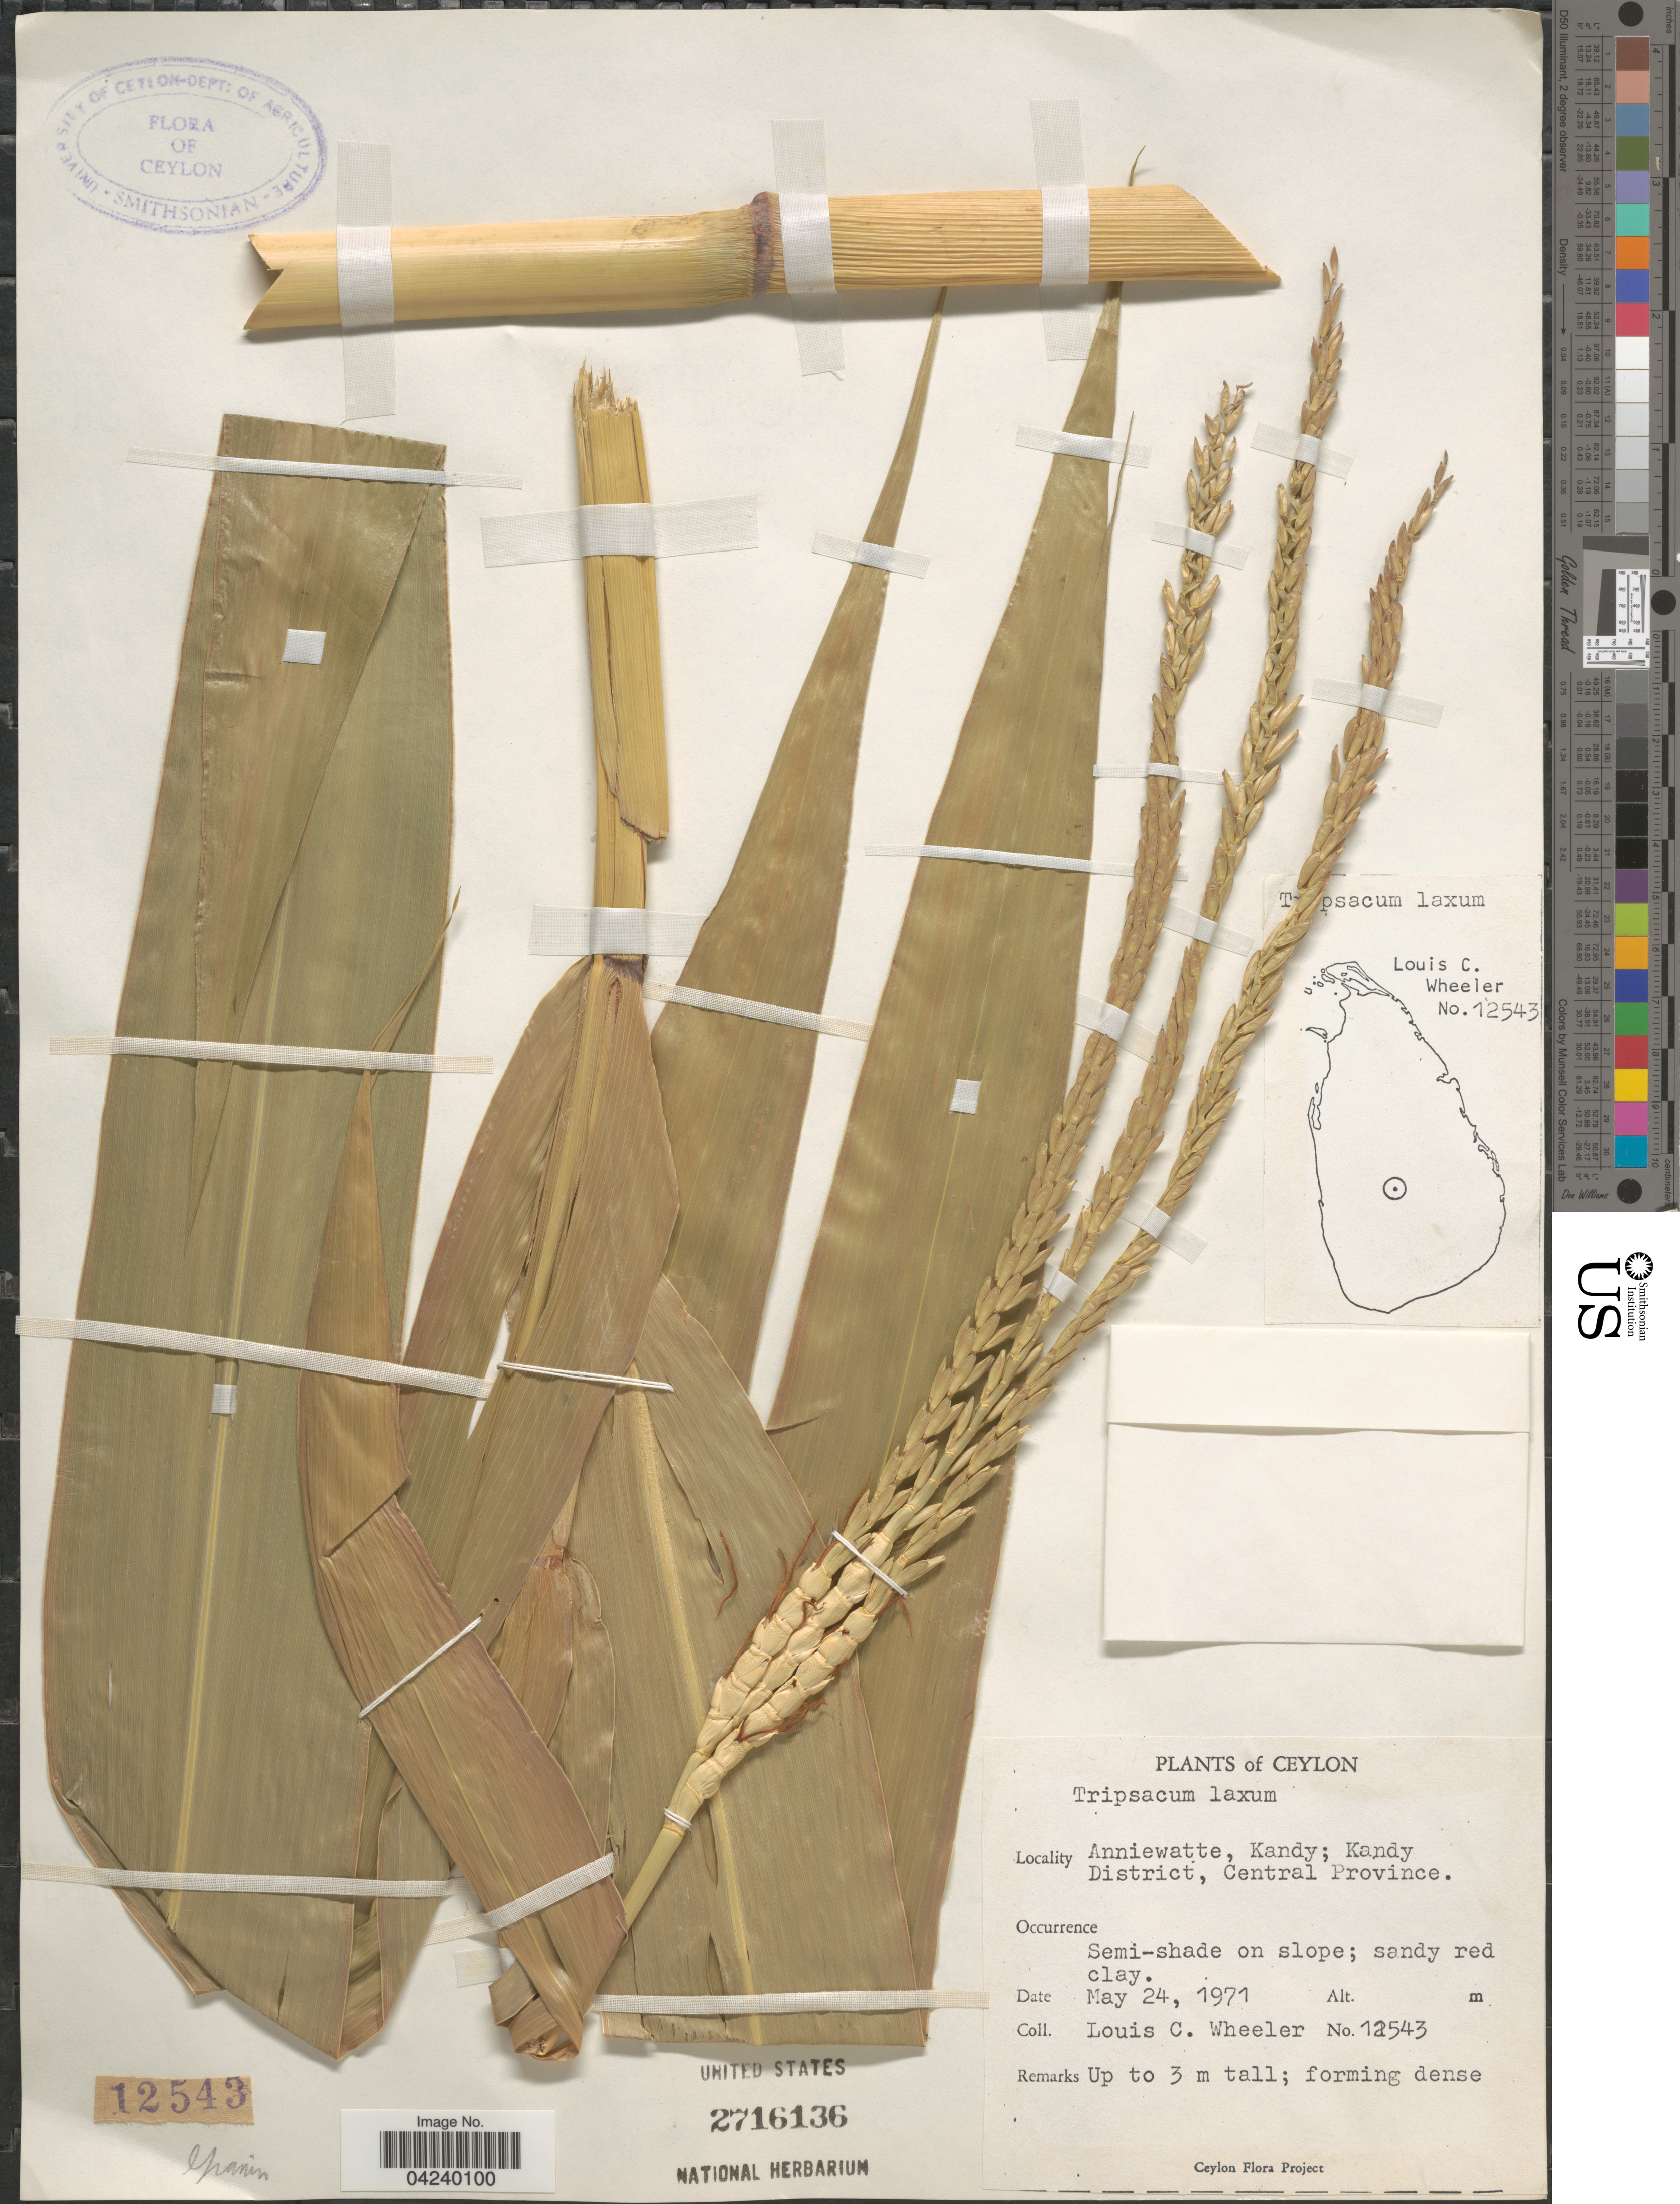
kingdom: Plantae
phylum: Tracheophyta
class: Liliopsida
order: Poales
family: Poaceae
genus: Tripsacum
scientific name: Tripsacum laxum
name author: Nash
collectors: L. C. Wheeler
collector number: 12543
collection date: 1971-05-24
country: Sri Lanka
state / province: Central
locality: Ceylon. Anniewatte, Kandy; Kandy District.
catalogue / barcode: US 2716136